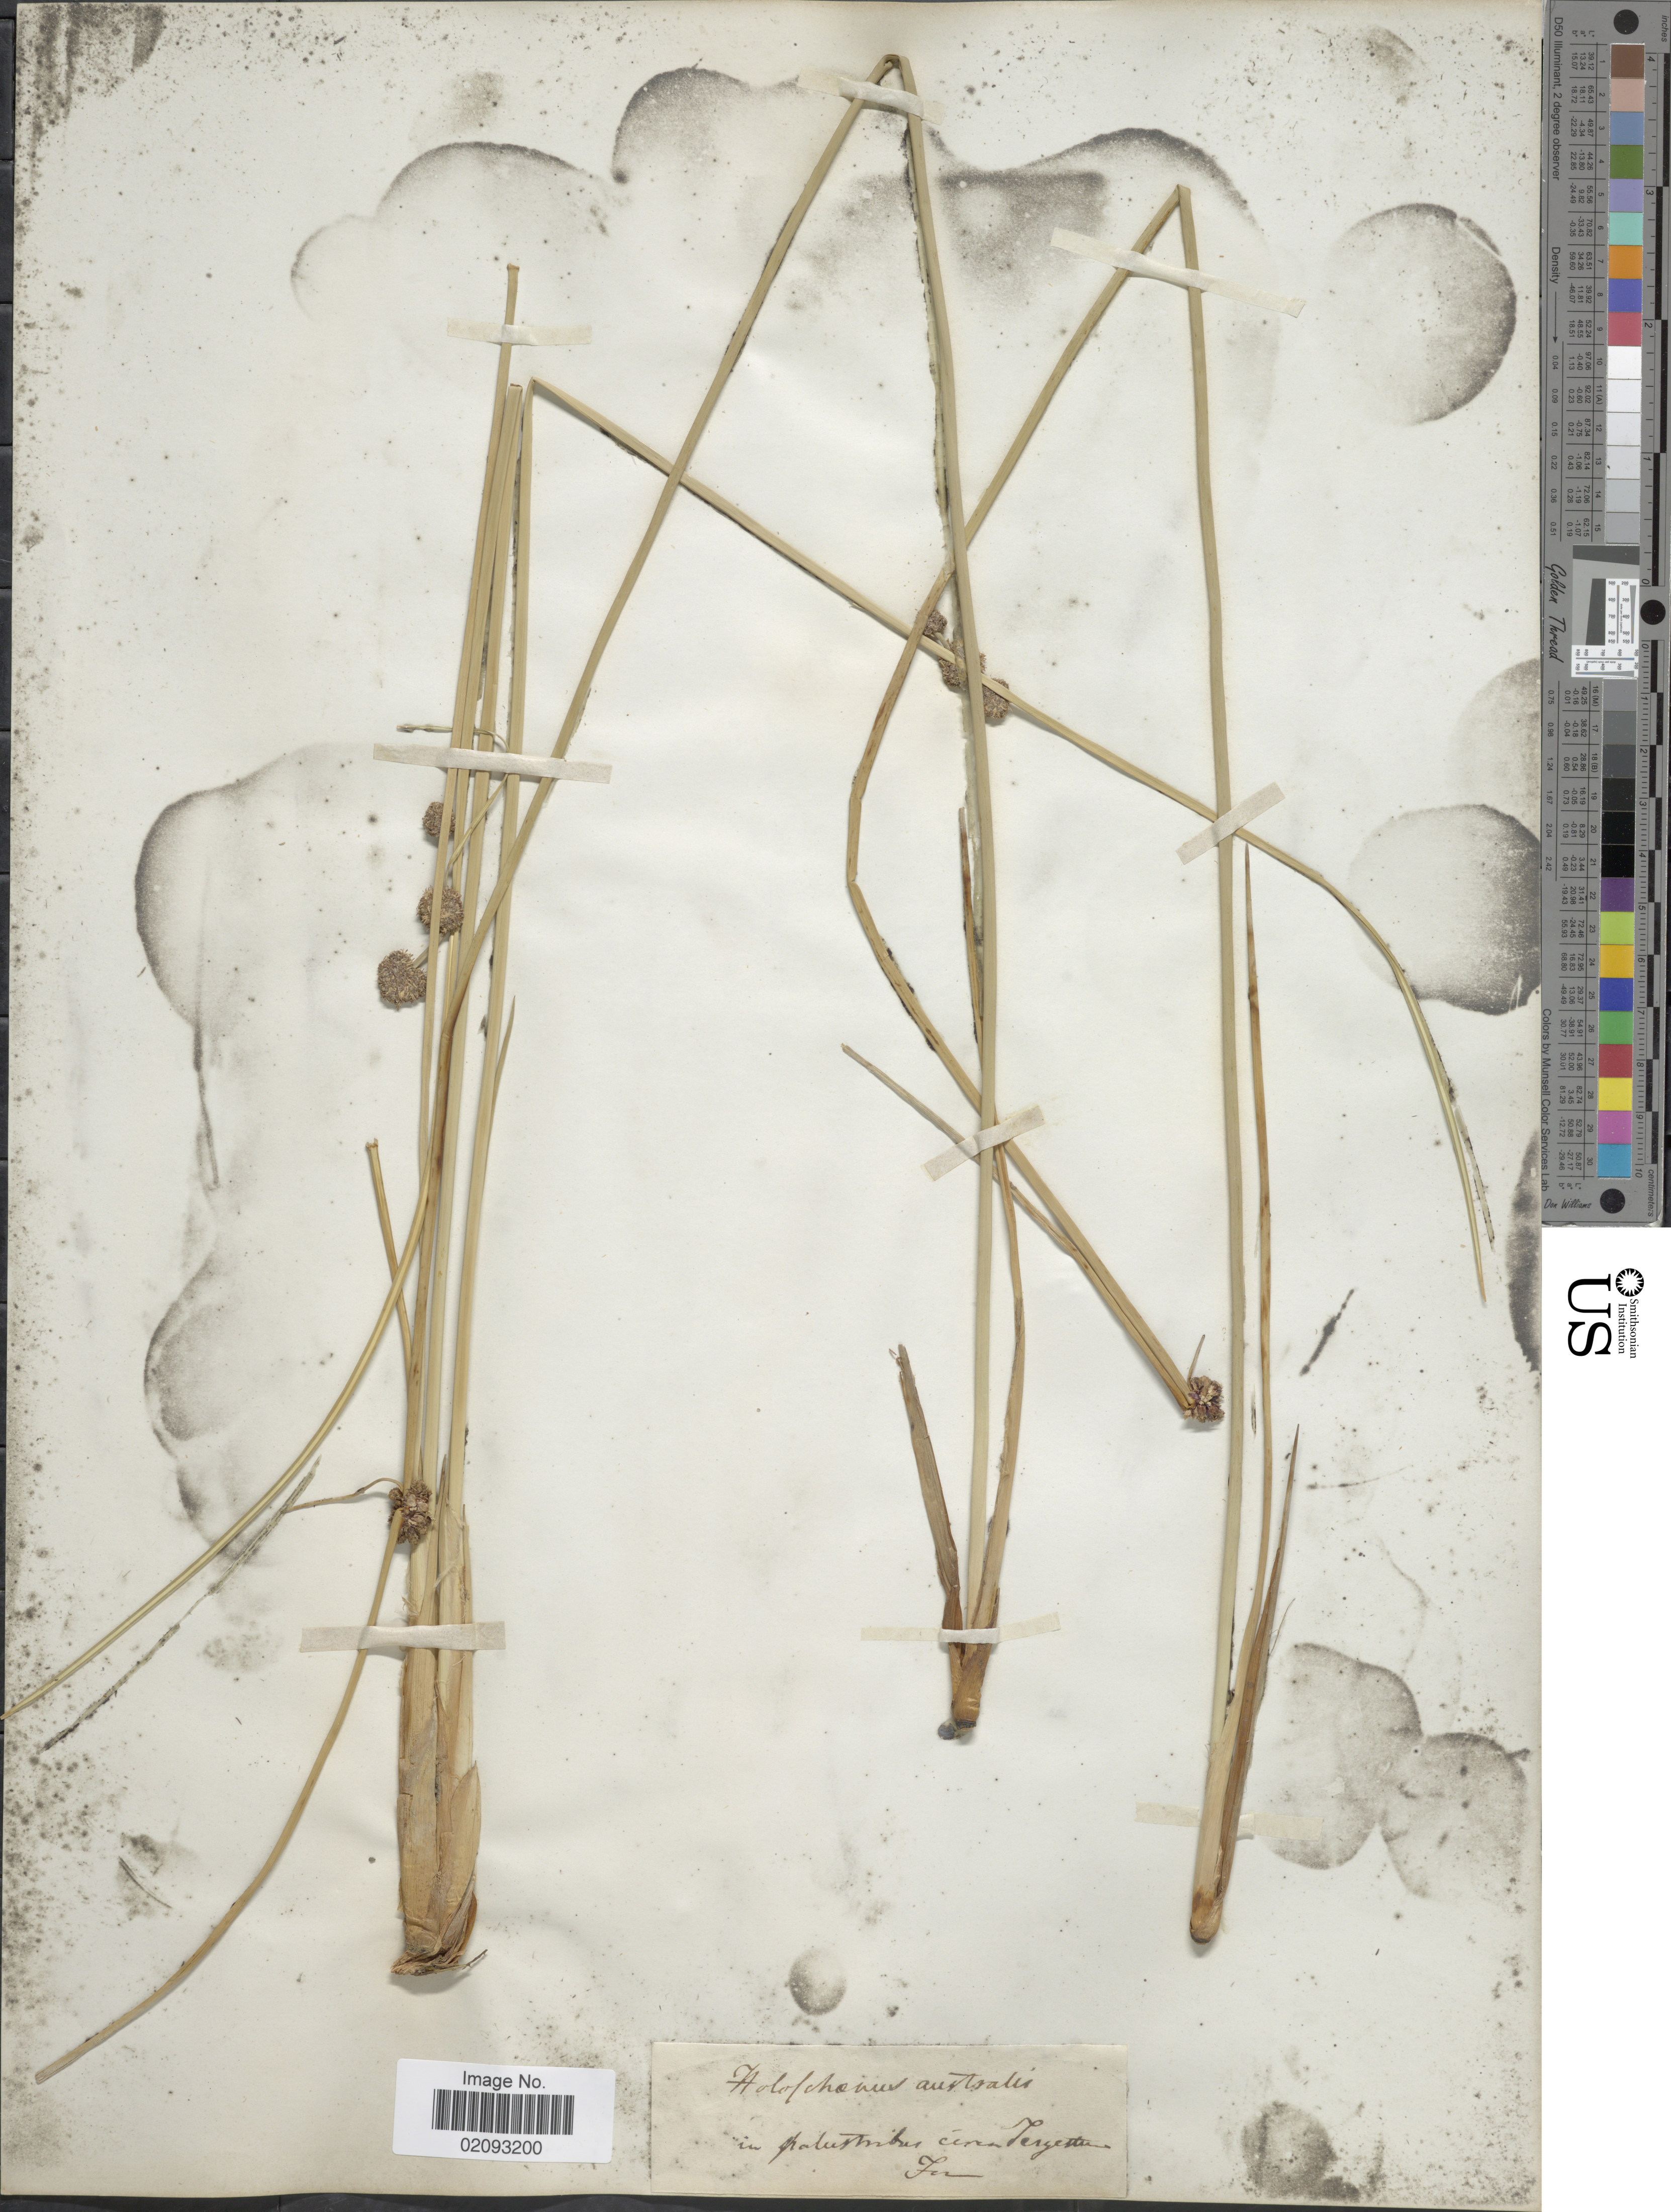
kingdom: Plantae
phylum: Tracheophyta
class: Liliopsida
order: Poales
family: Cyperaceae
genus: Scirpoides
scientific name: Scirpoides holoschoenus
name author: (L.) Soják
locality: In pratusmibus circa Tergettam [interpreted]